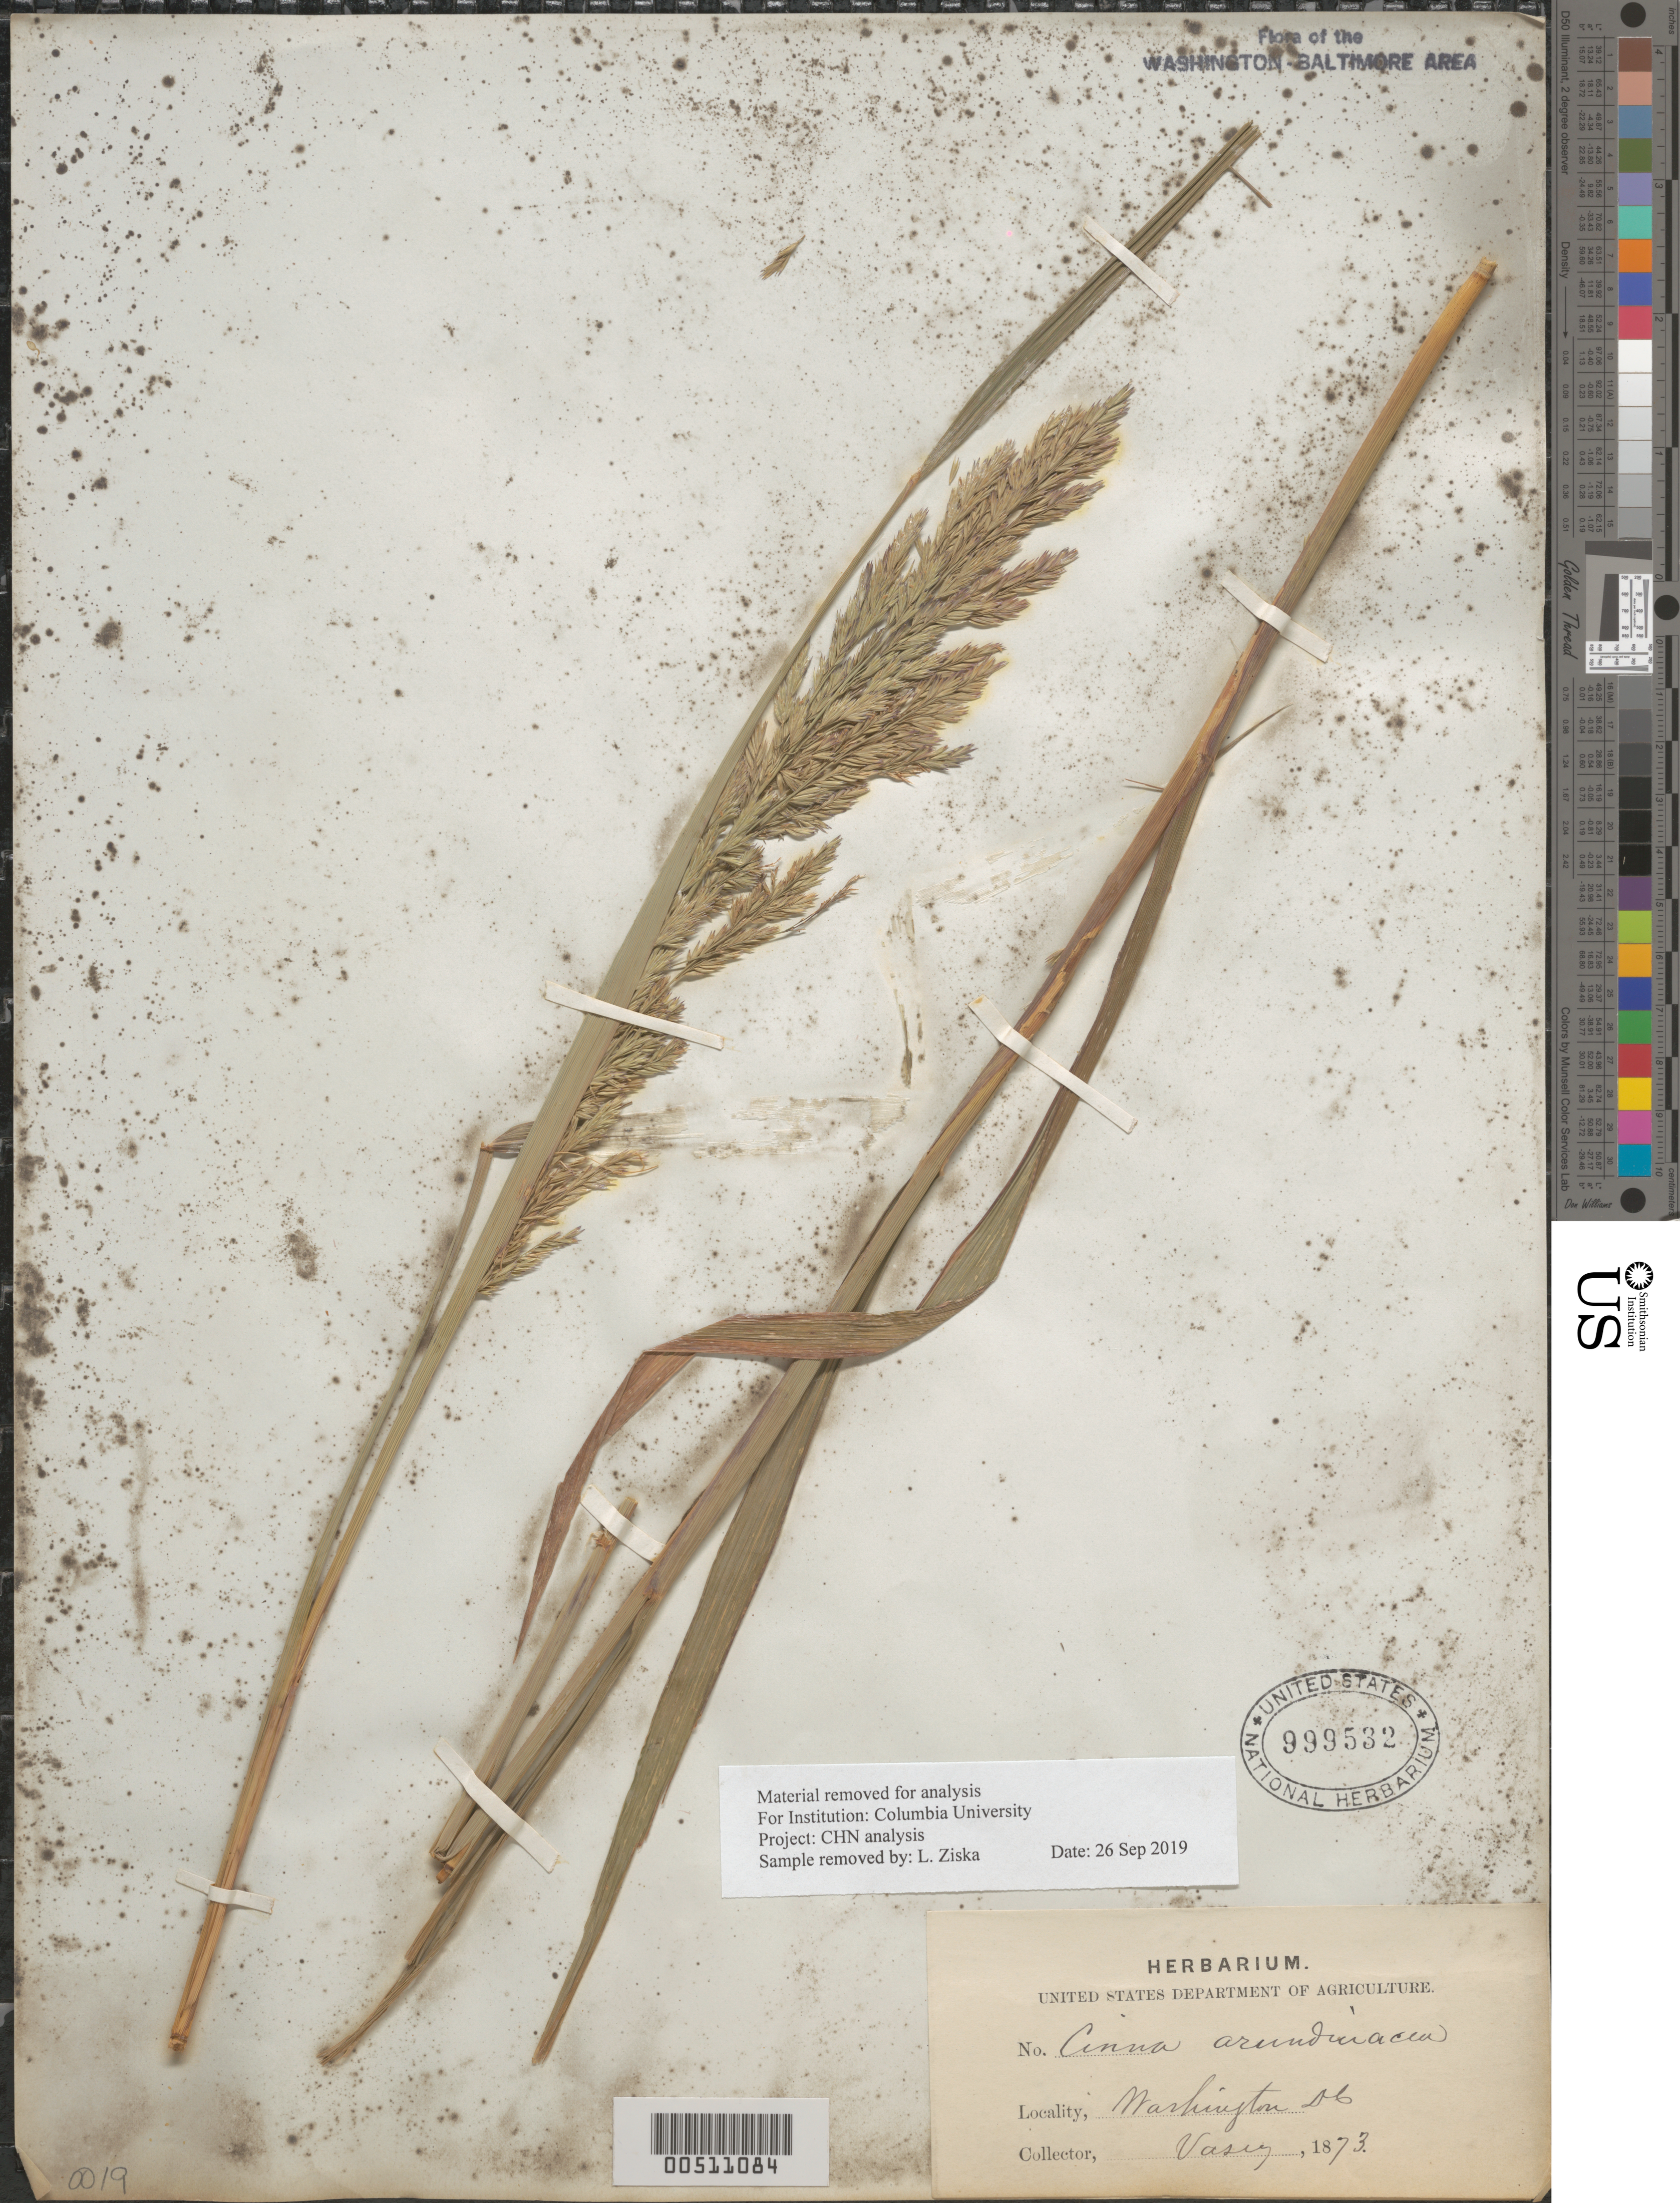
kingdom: Plantae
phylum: Tracheophyta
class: Liliopsida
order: Poales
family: Poaceae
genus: Cinna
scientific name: Cinna arundinacea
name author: L.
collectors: G. Vasey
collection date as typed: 1873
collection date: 1873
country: United States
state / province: District of Columbia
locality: Washington DC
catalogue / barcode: US 999532